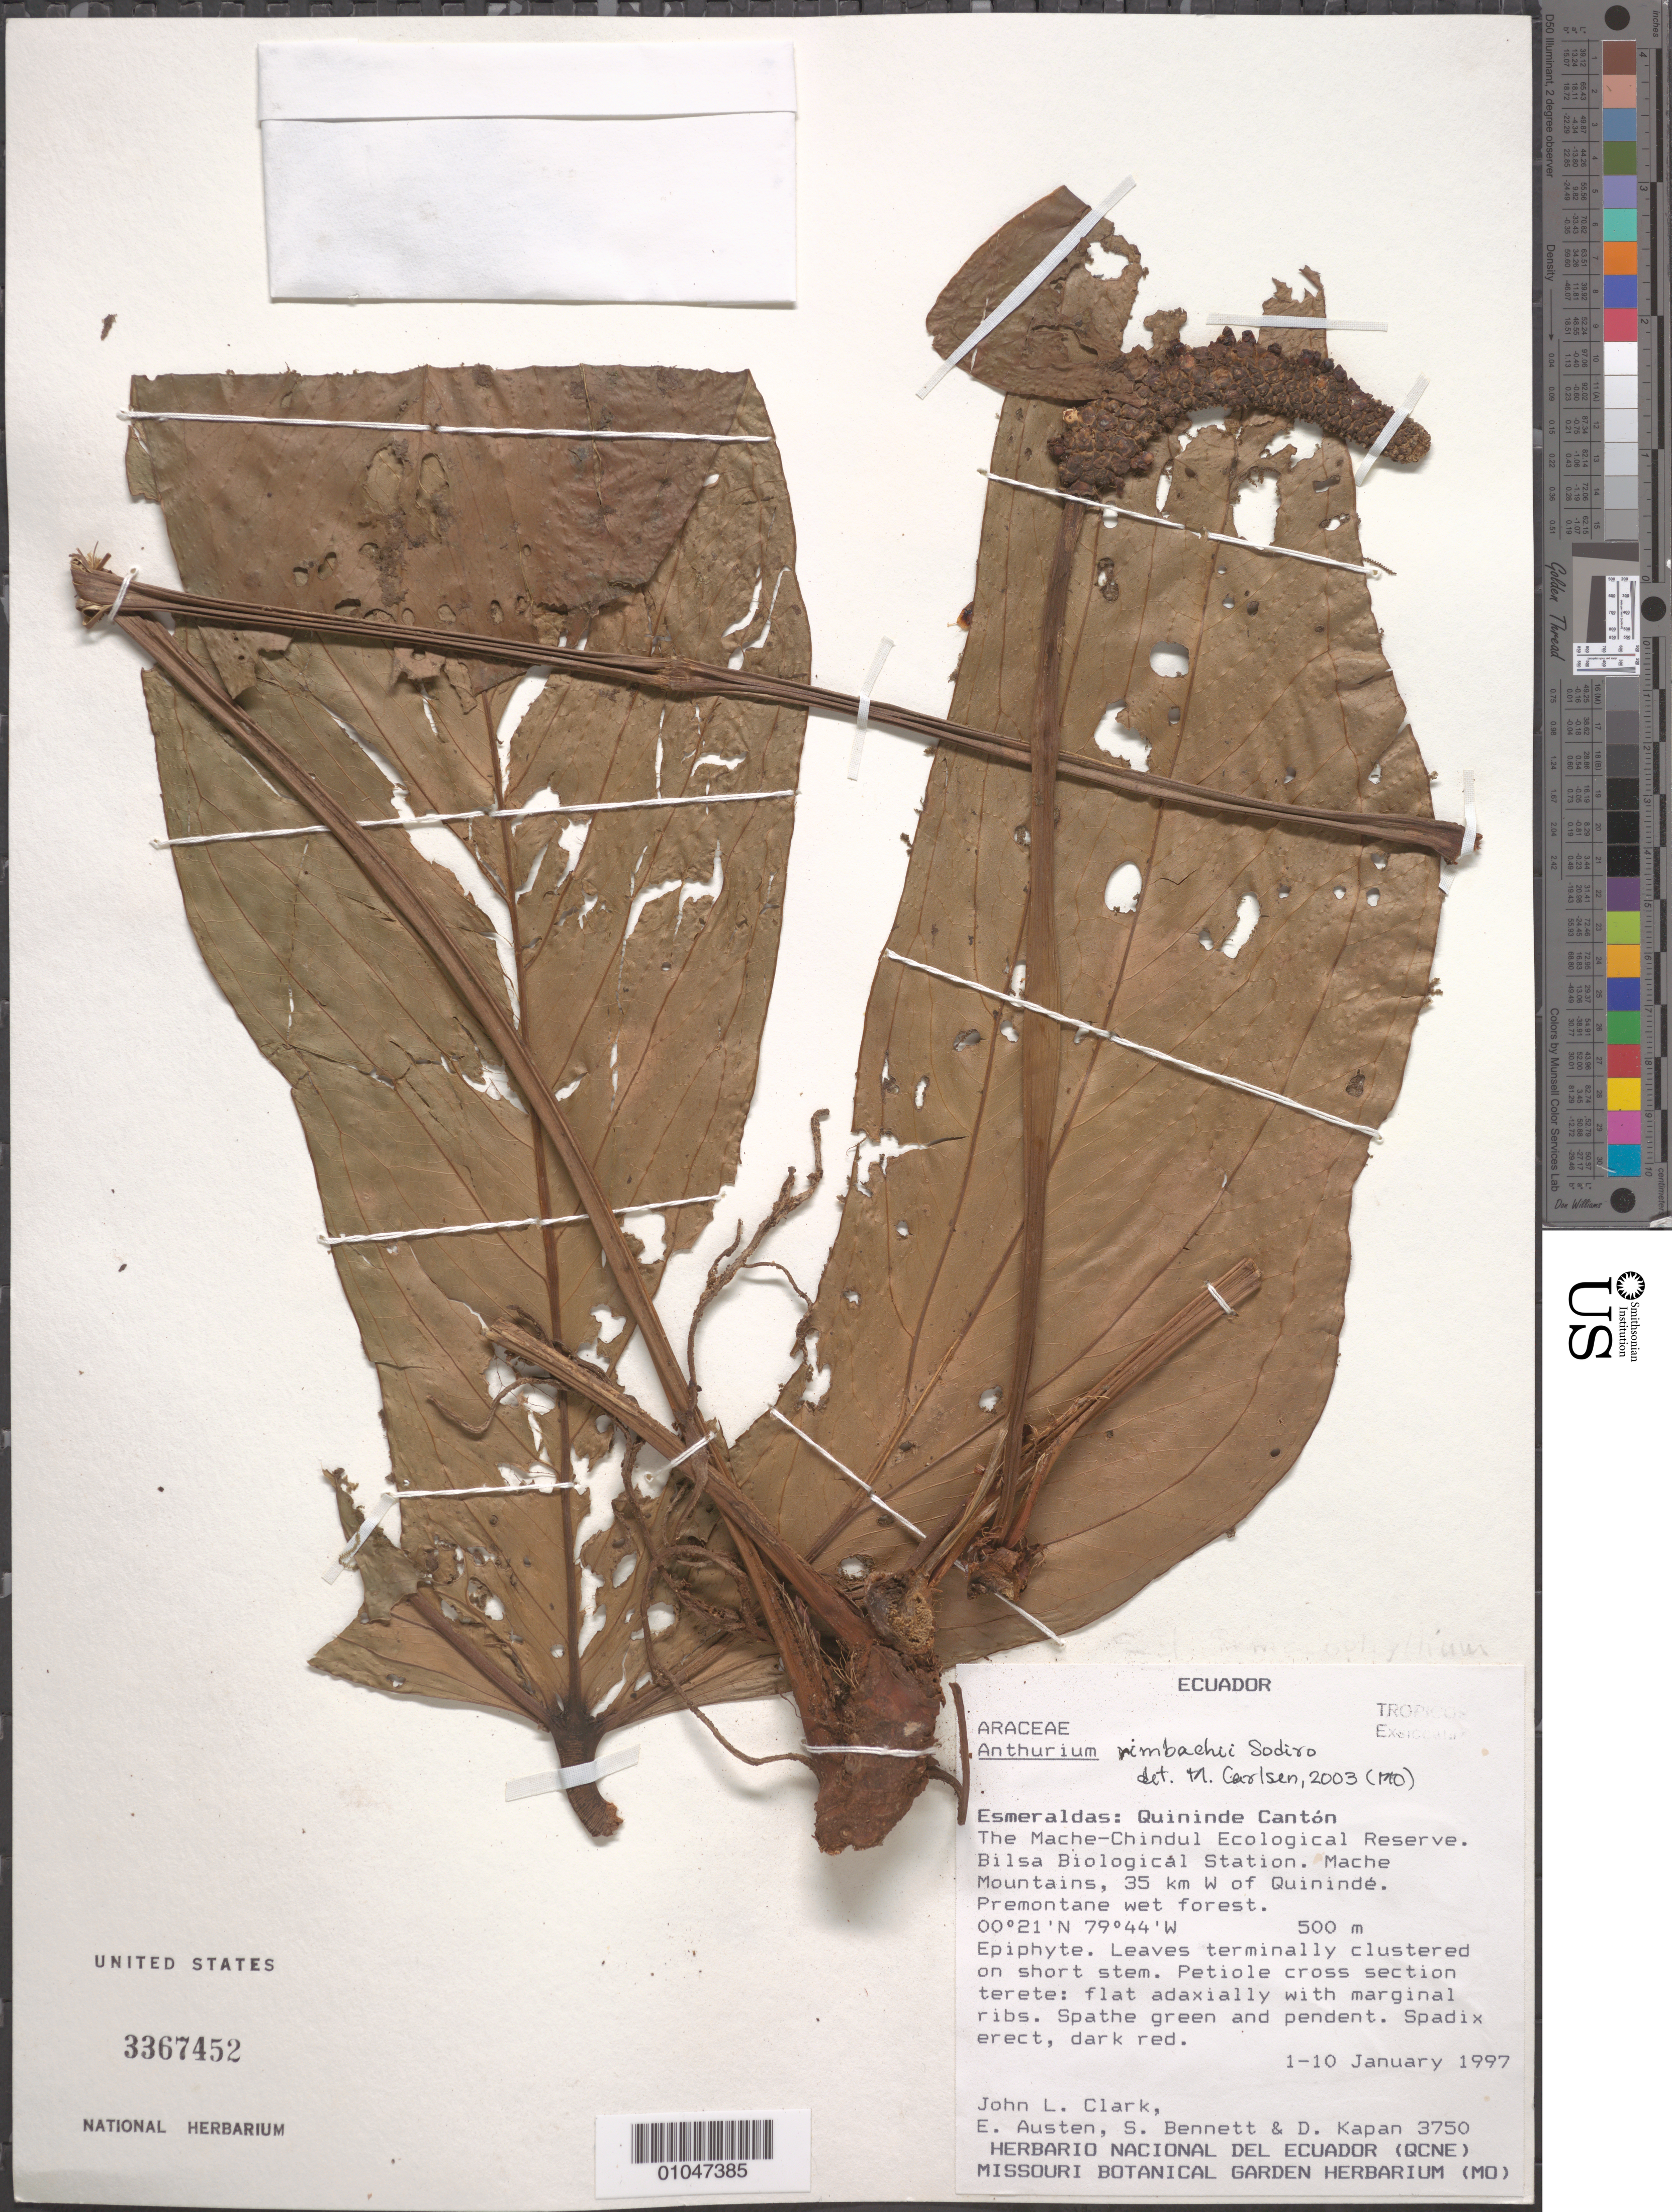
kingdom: Plantae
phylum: Tracheophyta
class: Liliopsida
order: Alismatales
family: Araceae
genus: Anthurium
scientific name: Anthurium rimbachii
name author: Sodiro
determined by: Carlsen, Monica M., (UNITED STATES)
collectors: J. L. Clark, E. Austen, S. S. R. Bennet & D. Kapan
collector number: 3750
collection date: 1997-01-01/1997-01-10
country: Ecuador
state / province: Esmeraldas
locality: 35 km W of Quininde, Mache Mountains, Bilsa Biological Station, Mache-Chindul Ecological Reserve, Quininde Canton.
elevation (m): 500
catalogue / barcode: US 3367452